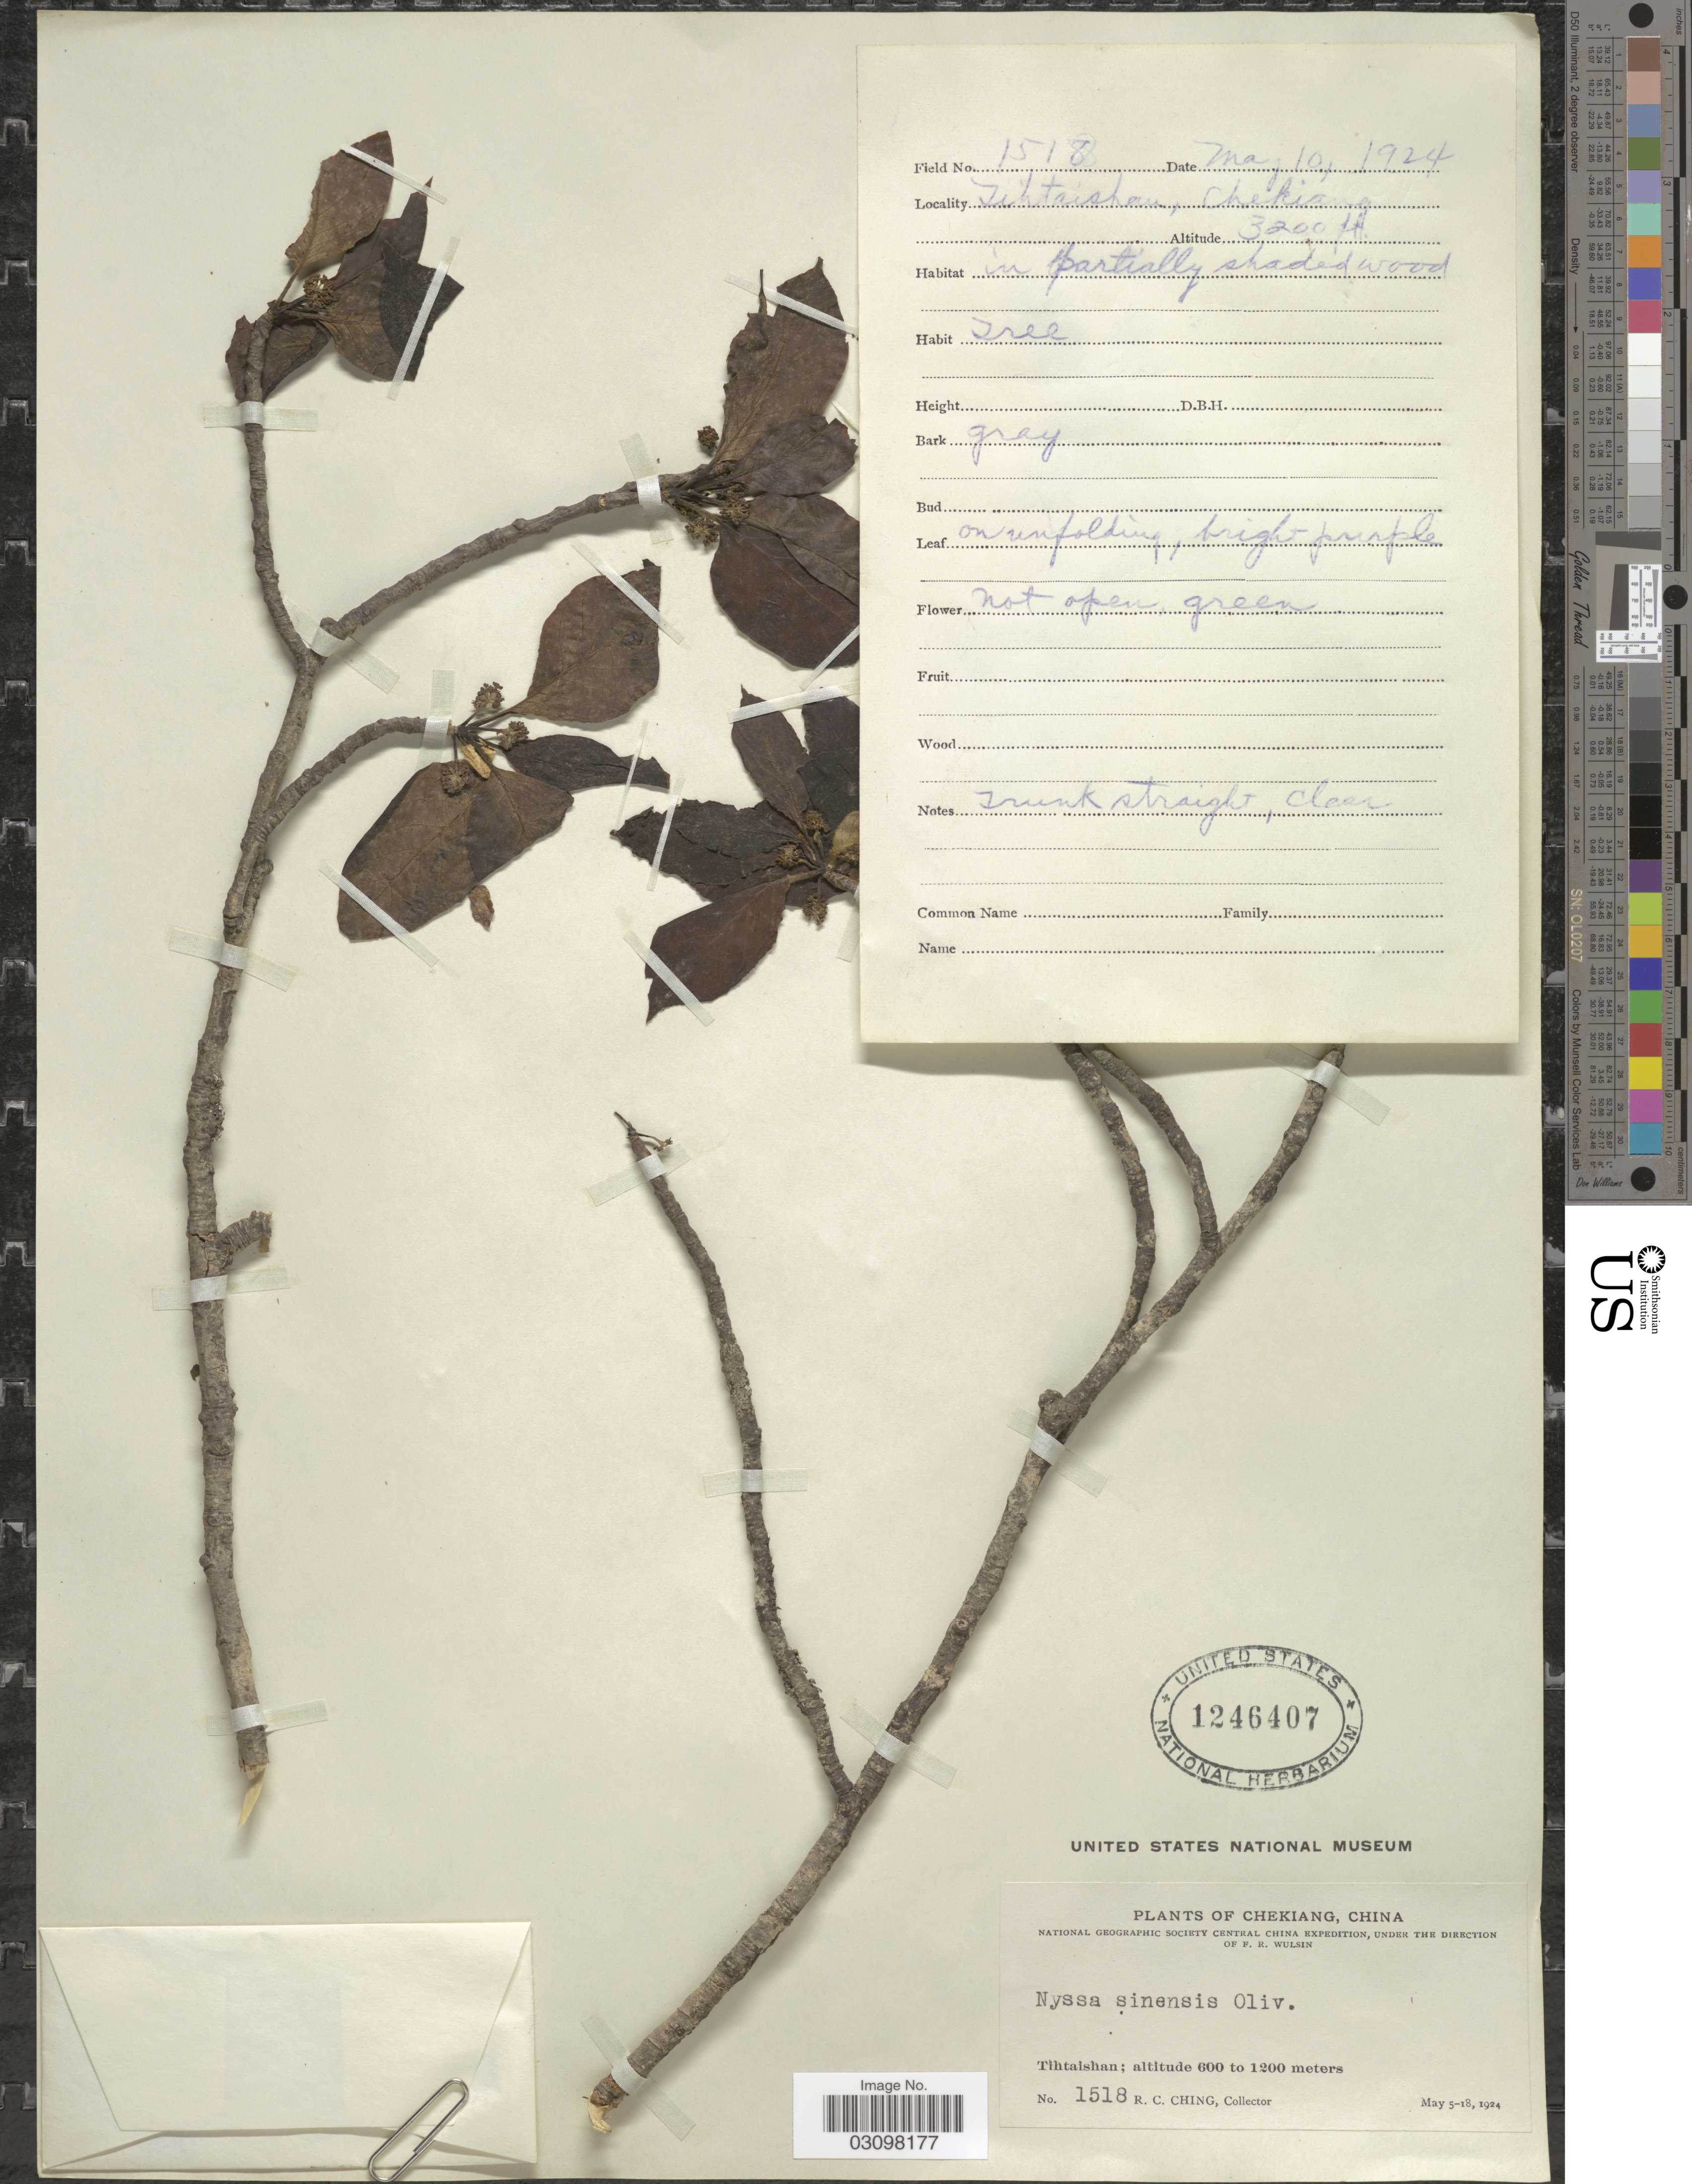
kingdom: Plantae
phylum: Tracheophyta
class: Magnoliopsida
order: Cornales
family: Nyssaceae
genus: Nyssa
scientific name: Nyssa sinensis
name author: Oliv. in Hook.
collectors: R. C. Ching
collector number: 1518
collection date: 1924-05-10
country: China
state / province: Zhejiang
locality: Chekiang. Tihtaishan.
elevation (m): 975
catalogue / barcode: US 1246407